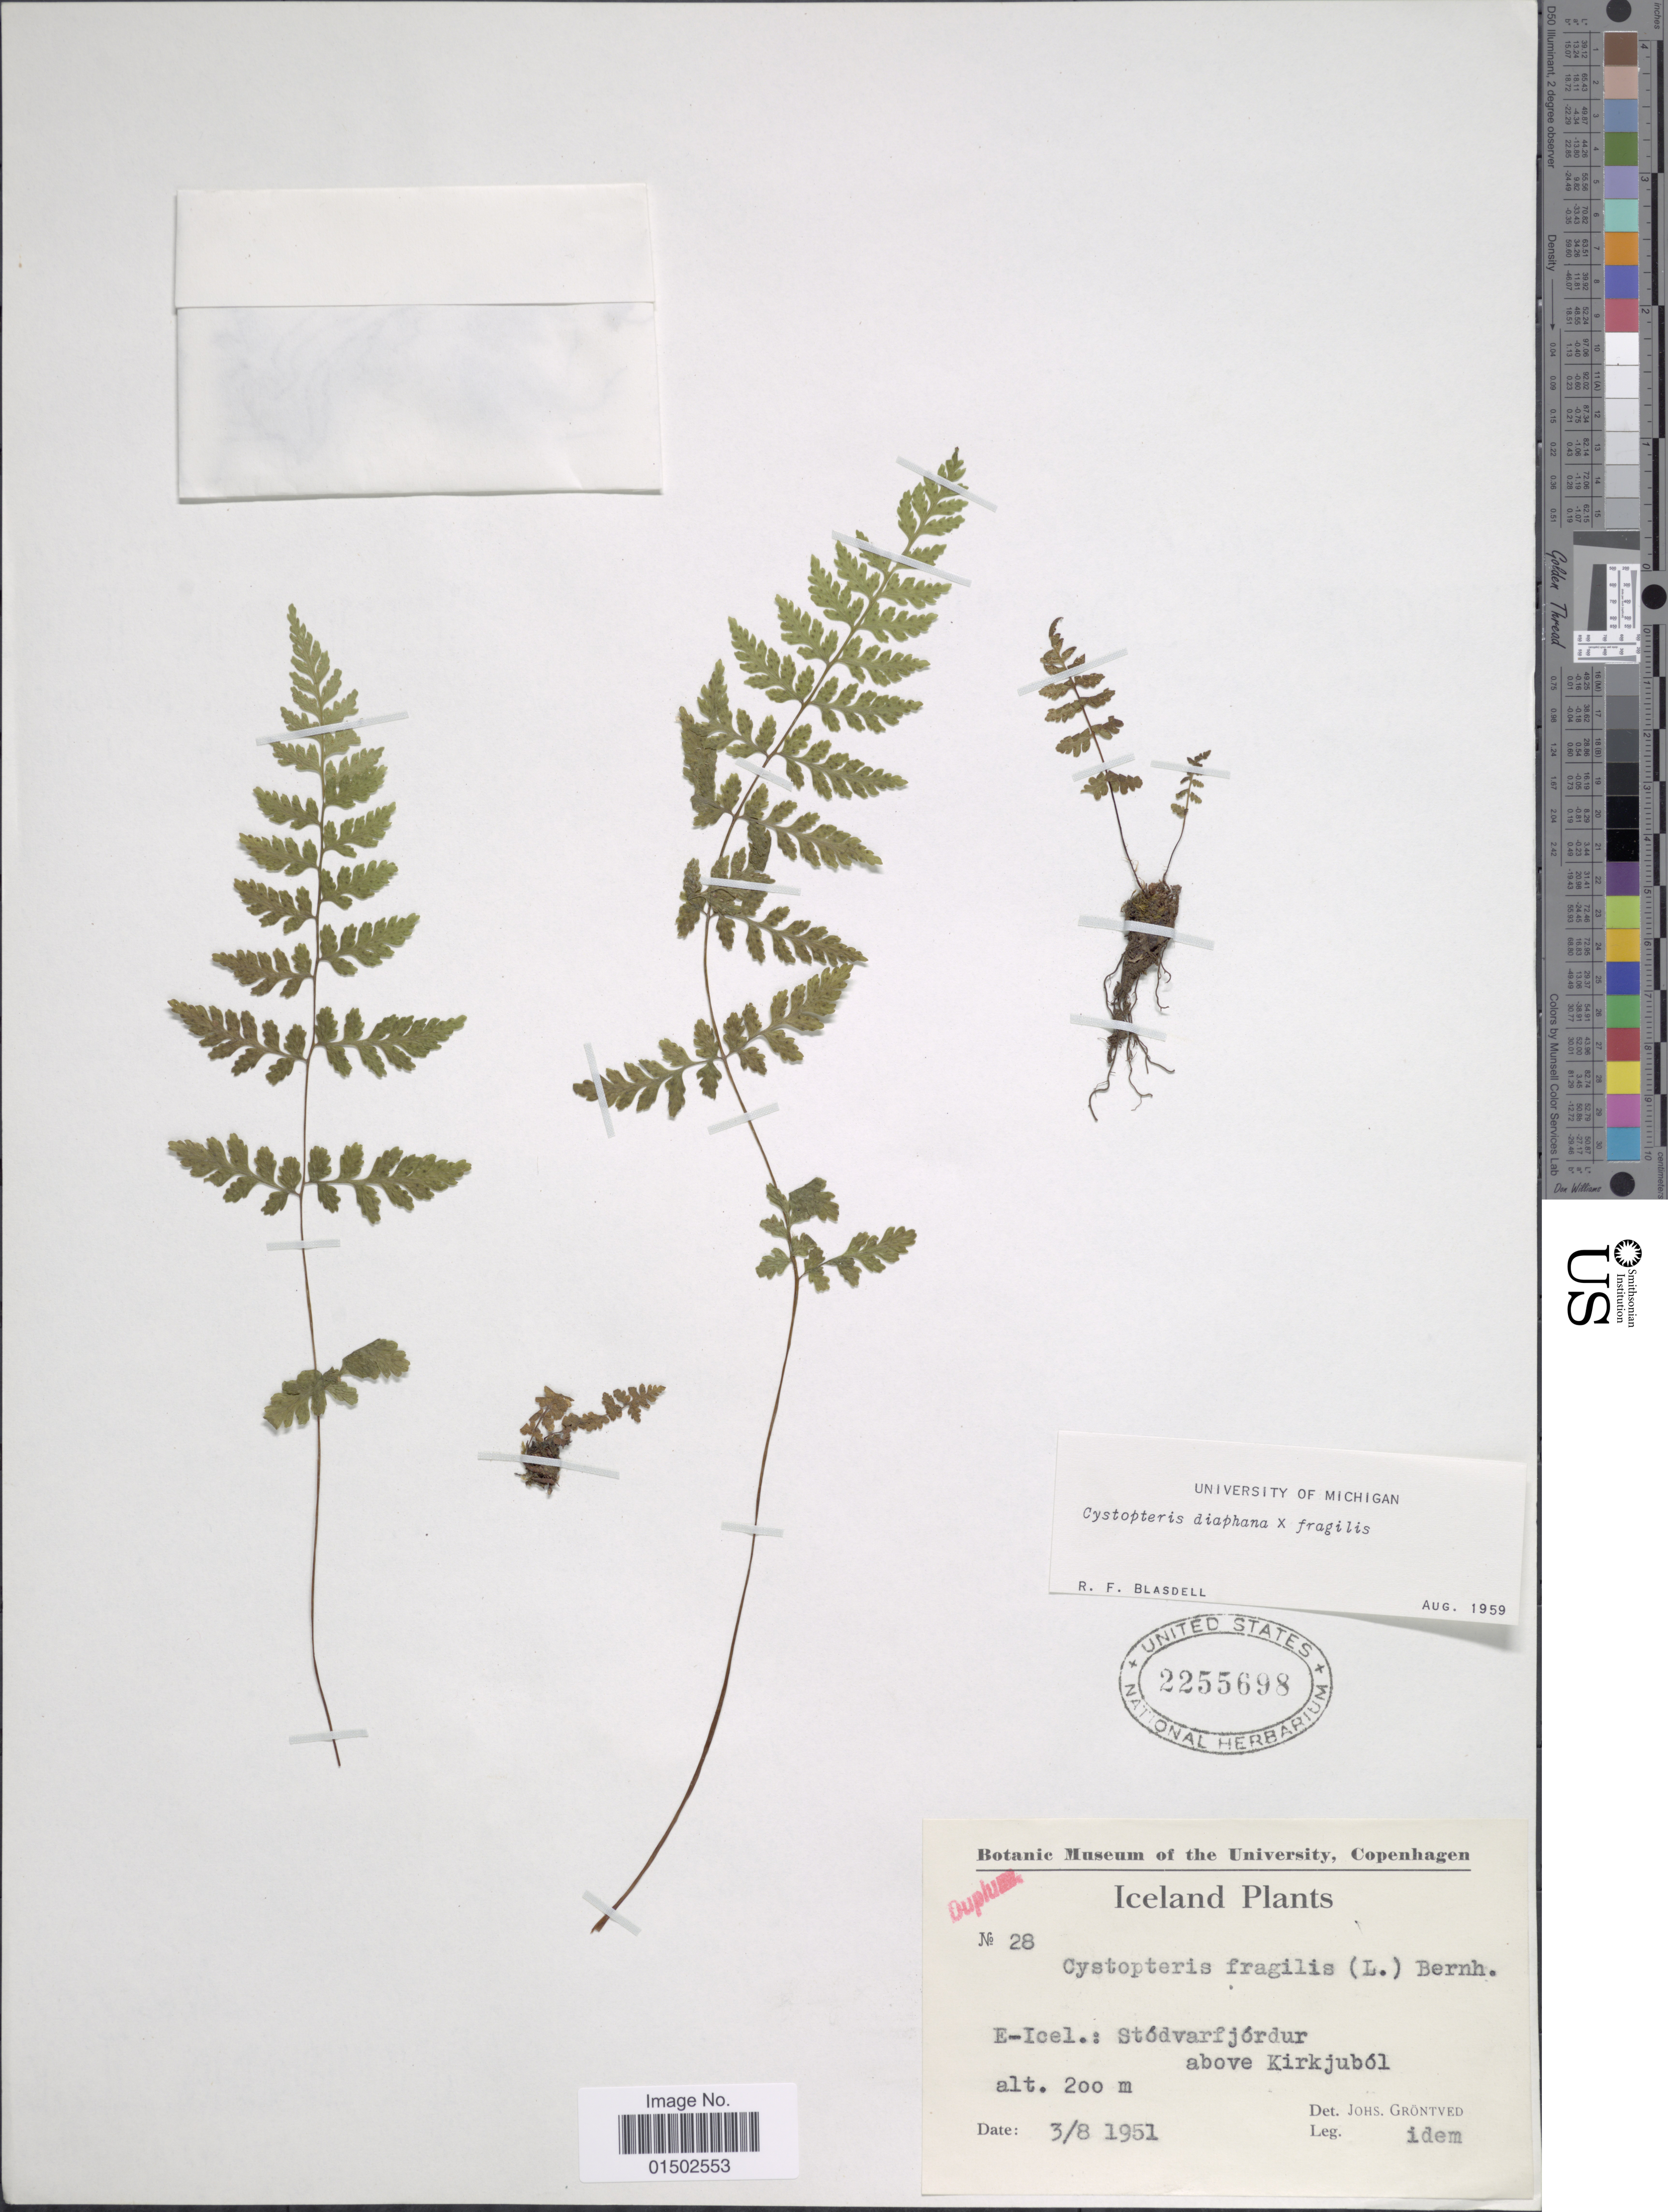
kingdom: Plantae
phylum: Tracheophyta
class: Polypodiopsida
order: Polypodiales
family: Cystopteridaceae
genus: Cystopteris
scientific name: Cystopteris diaphana x C. fragilis (L.) Bernh.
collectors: J. Grontved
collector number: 28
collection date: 1951-08-03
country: Iceland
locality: E- Icel: Stodvarfjordur above Kirkjubol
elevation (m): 200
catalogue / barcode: US 2255698